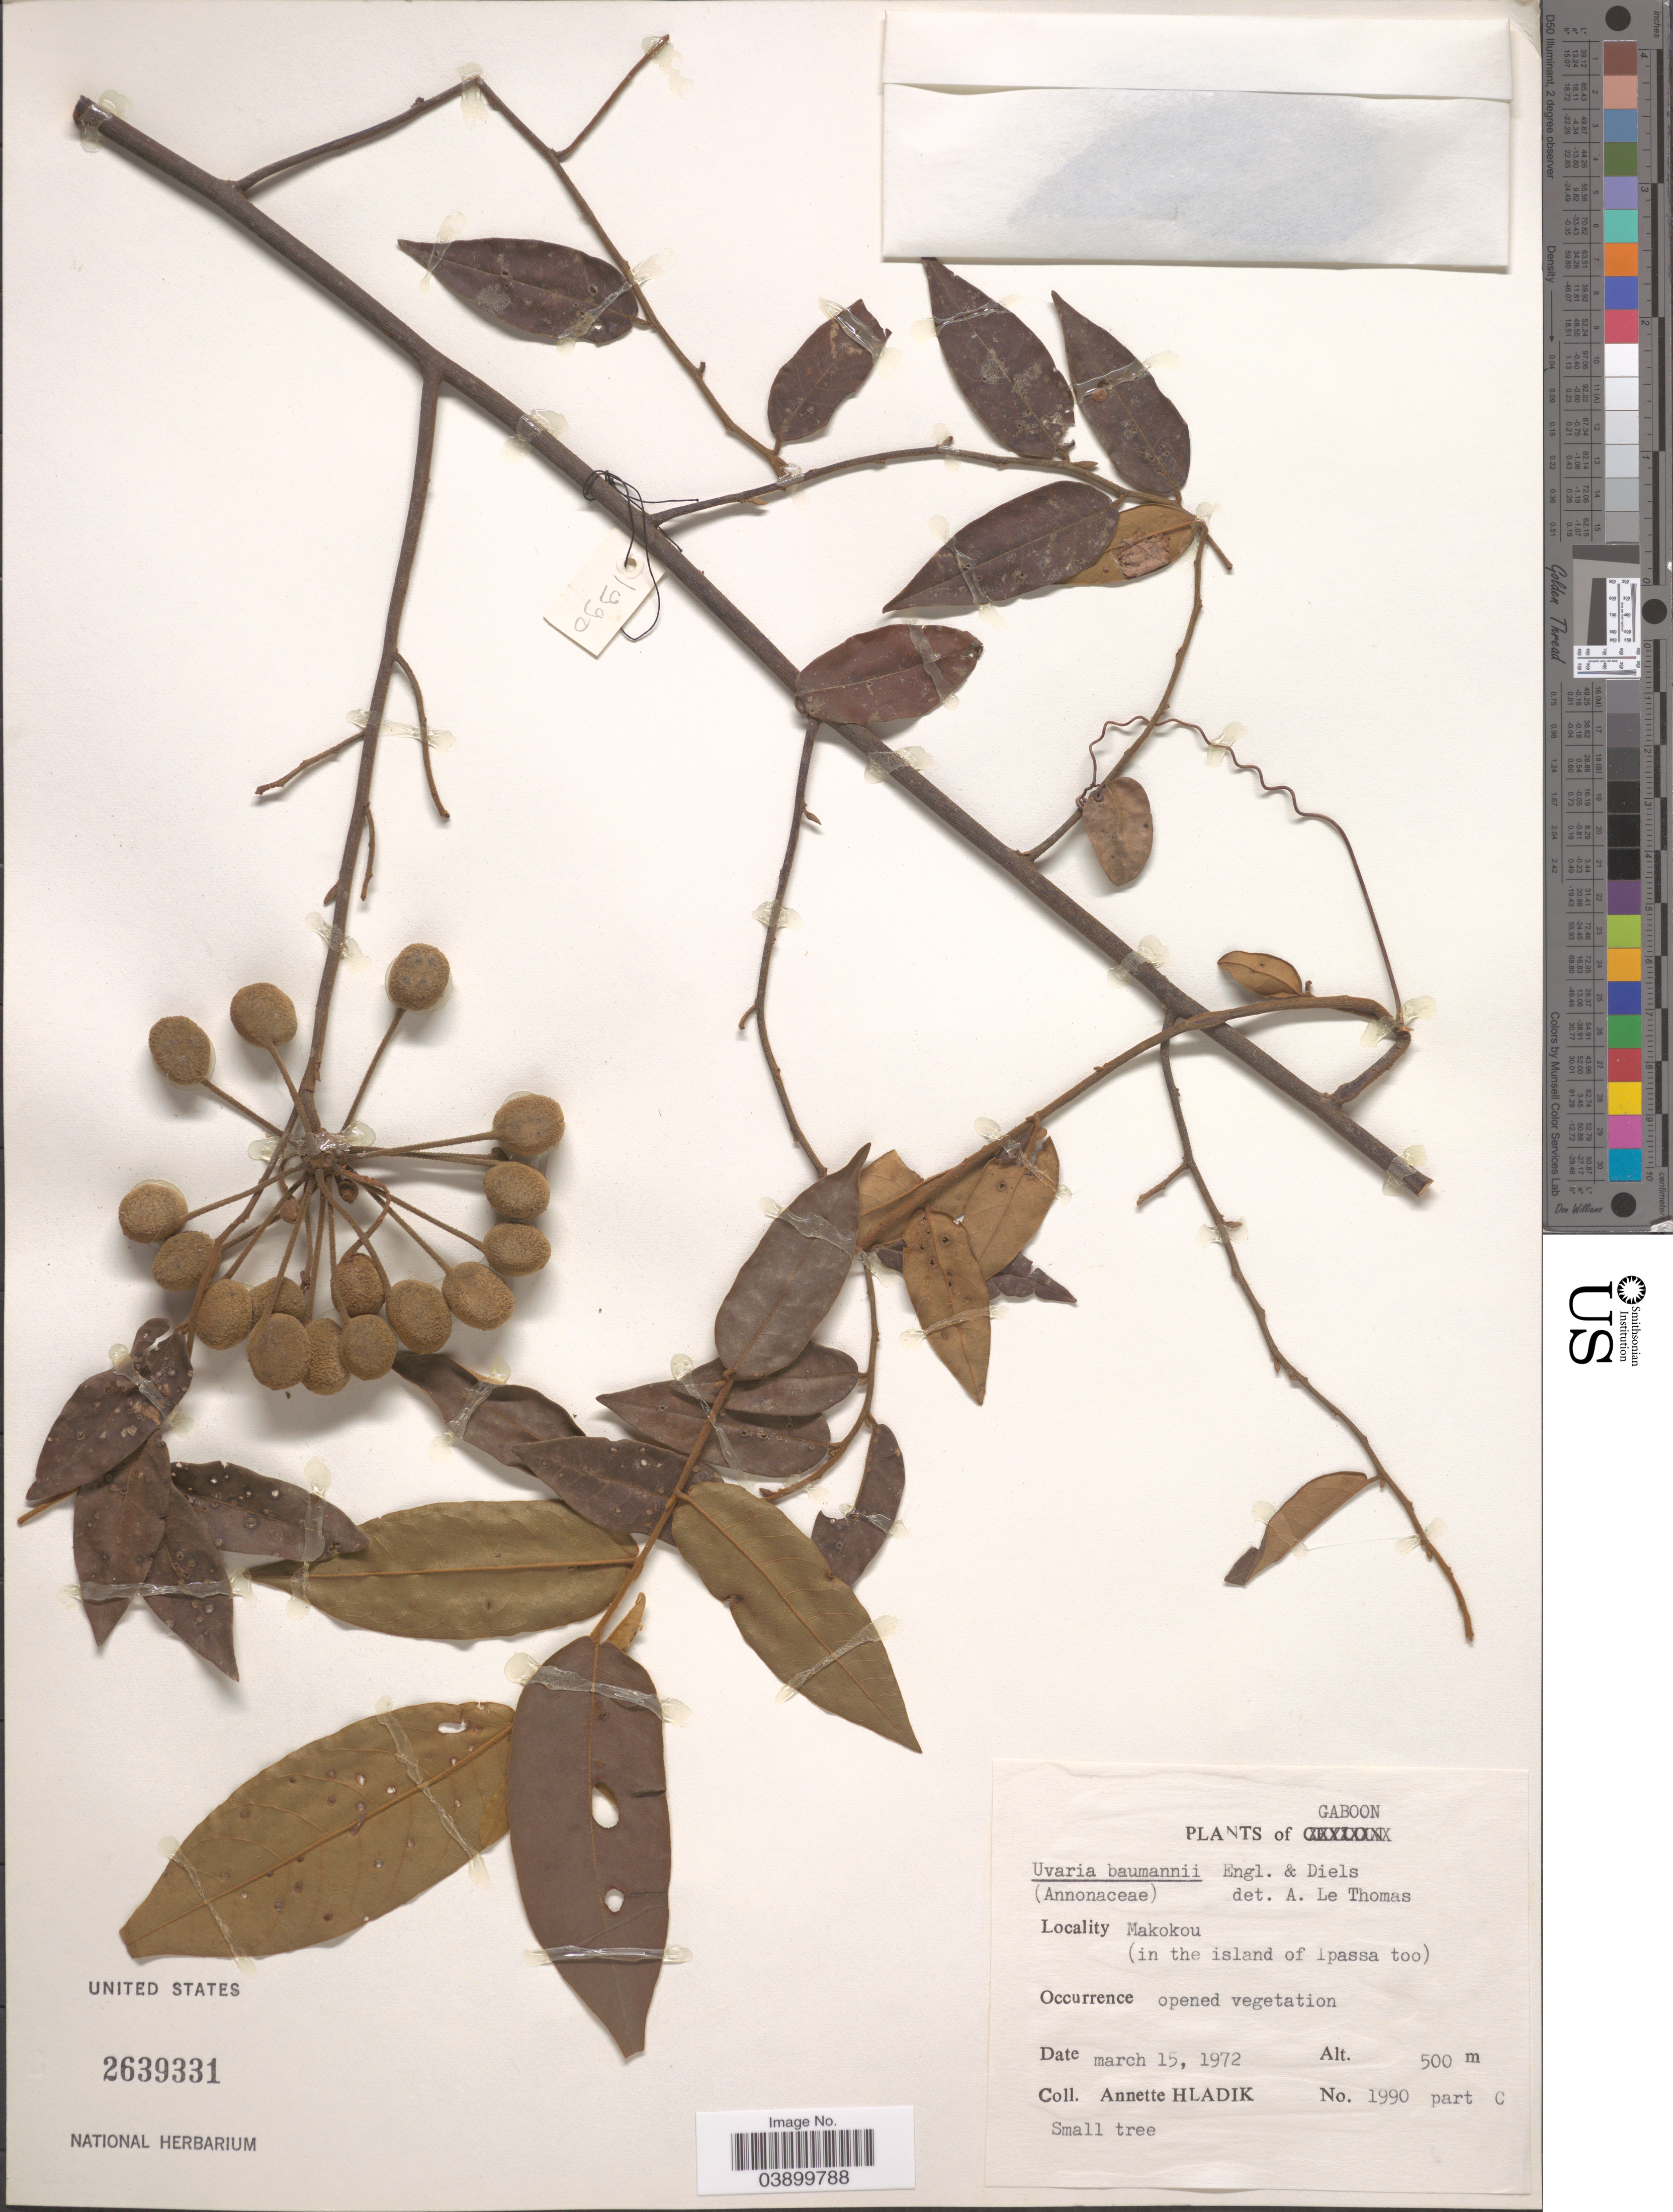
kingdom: Plantae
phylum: Tracheophyta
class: Magnoliopsida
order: Magnoliales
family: Annonaceae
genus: Uvaria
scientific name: Uvaria baumannii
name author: Engl. & Diels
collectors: A. Hladik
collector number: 1990 part C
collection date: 1972-03-15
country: Gabon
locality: Gaboon. Makokou (in the island of Ipassa too).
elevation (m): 500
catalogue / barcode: US 2639331